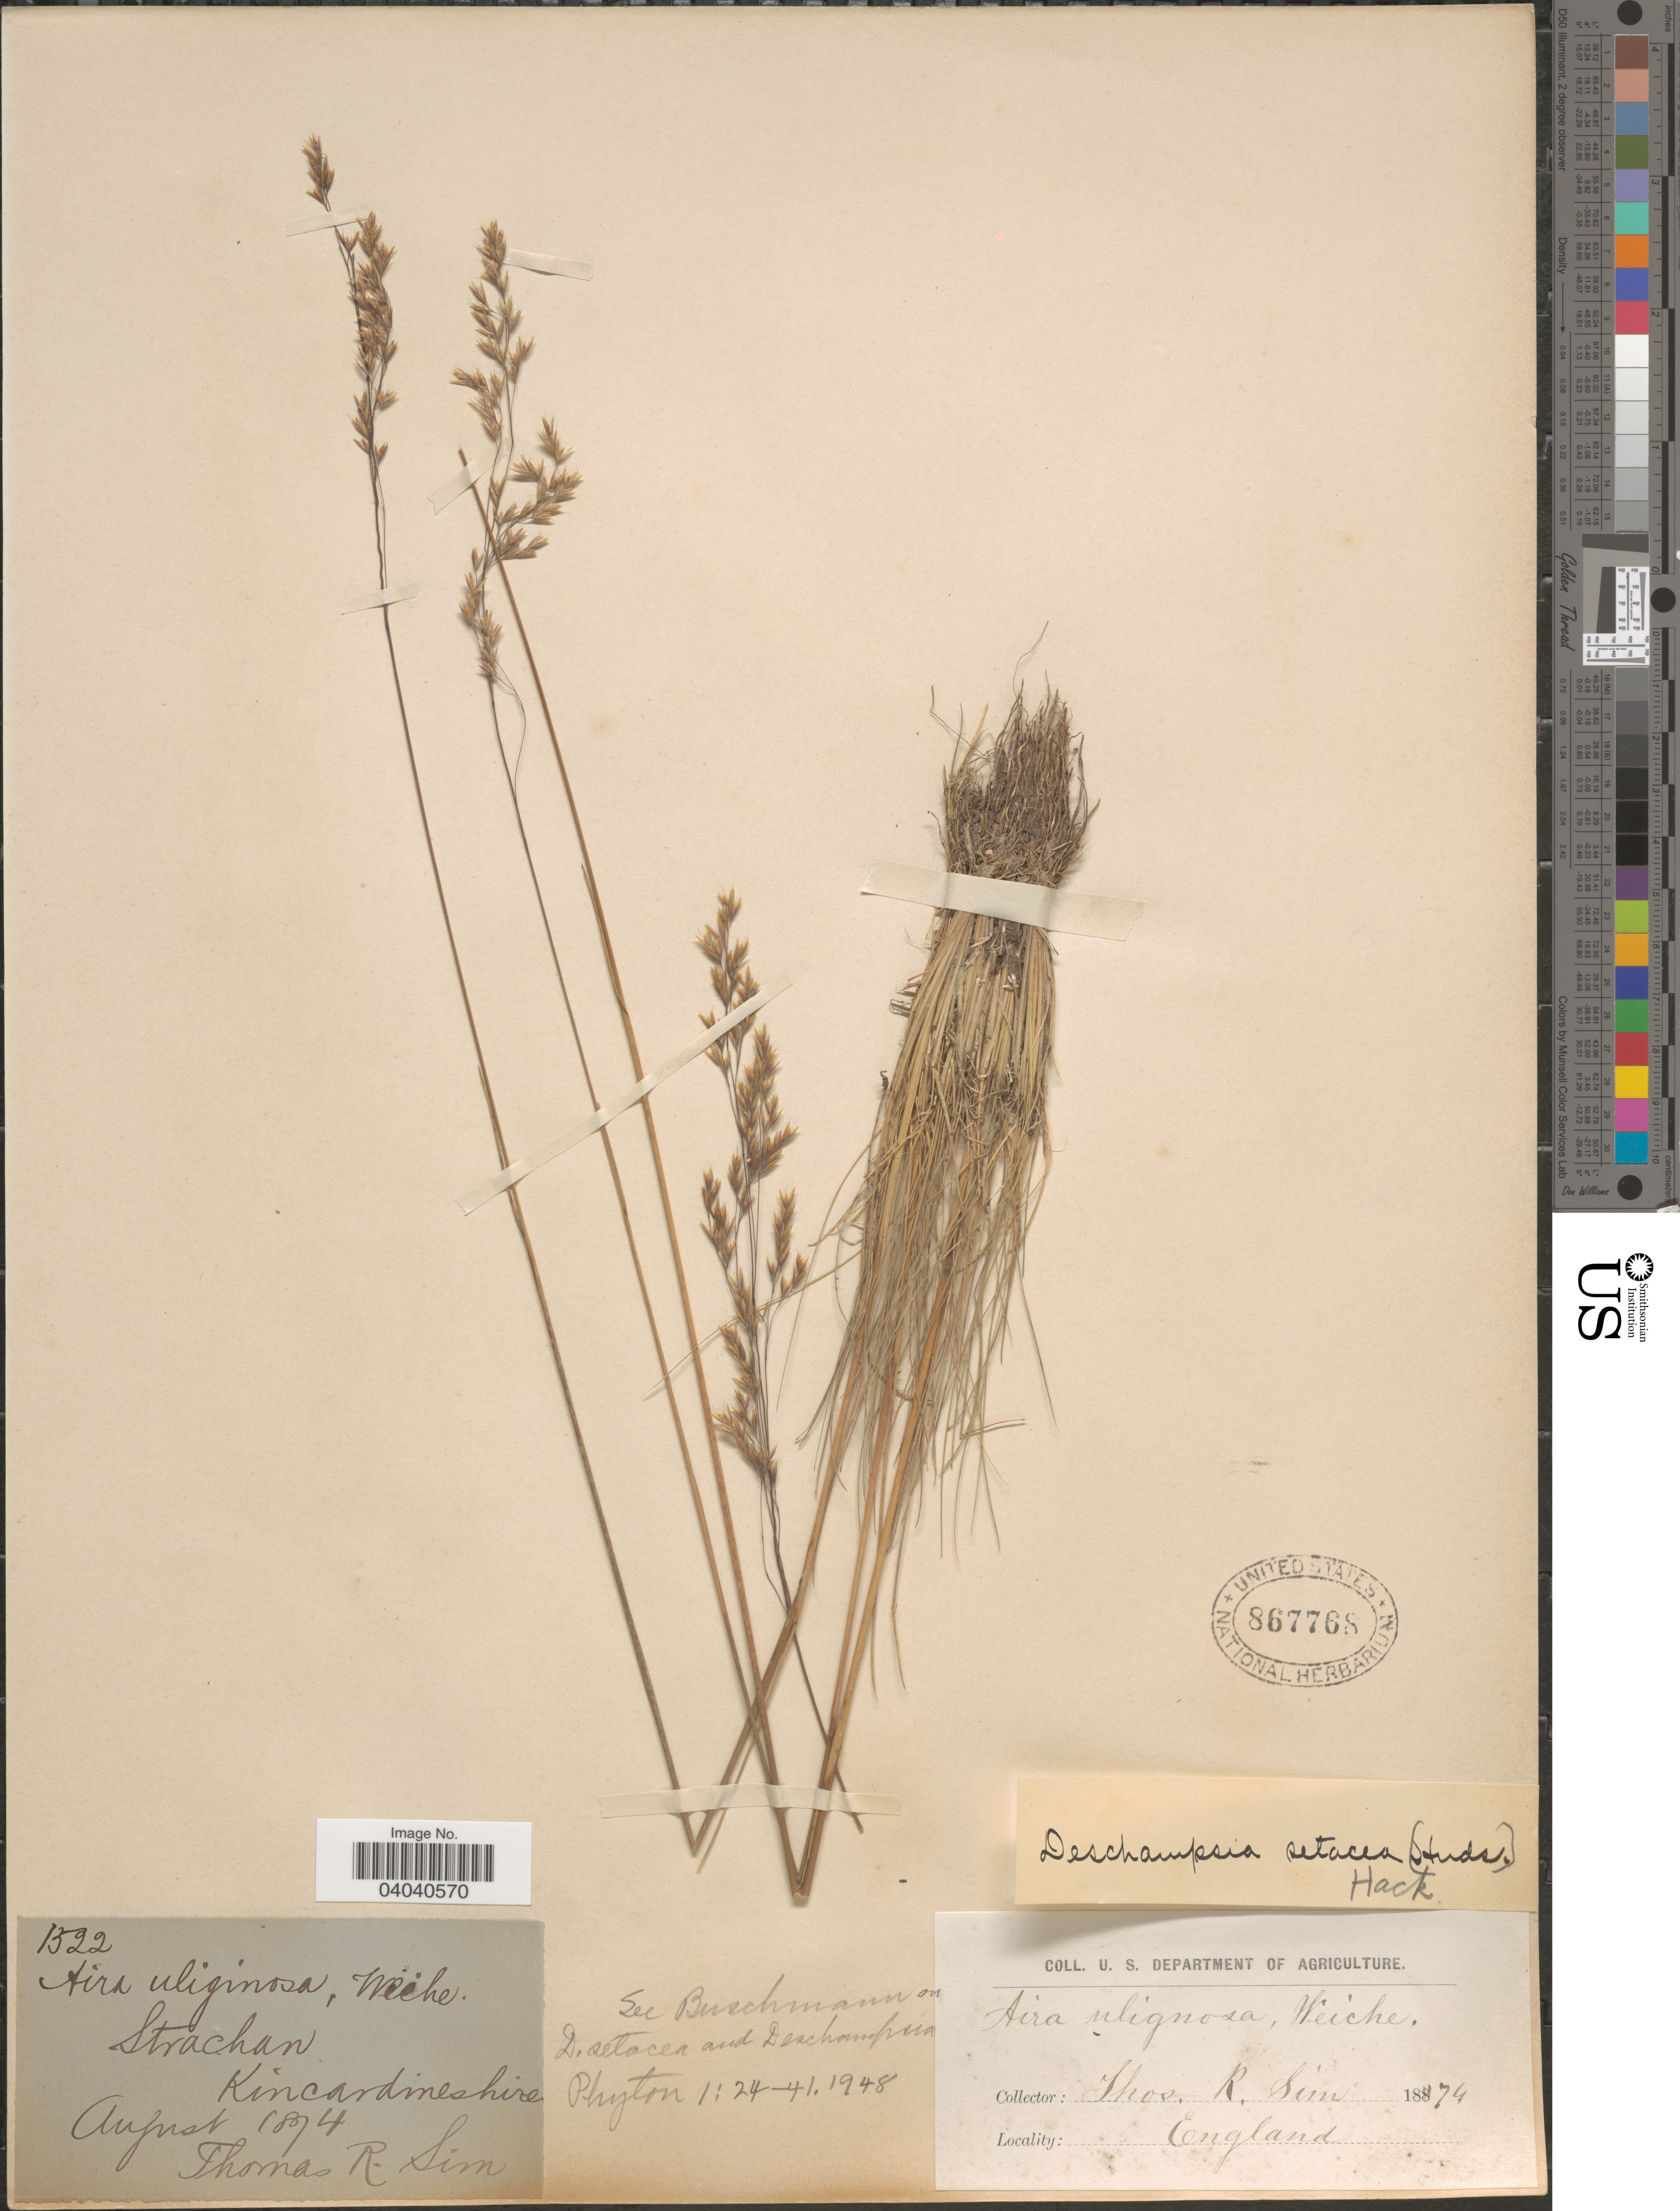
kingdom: Plantae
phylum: Tracheophyta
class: Liliopsida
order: Poales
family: Poaceae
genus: Deschampsia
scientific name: Deschampsia setacea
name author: (Huds.) Hack.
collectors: T. Sim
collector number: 1522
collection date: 1874-08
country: United Kingdom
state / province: Scotland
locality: Strachan. Kincardineshire. Skov.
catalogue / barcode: US 867768